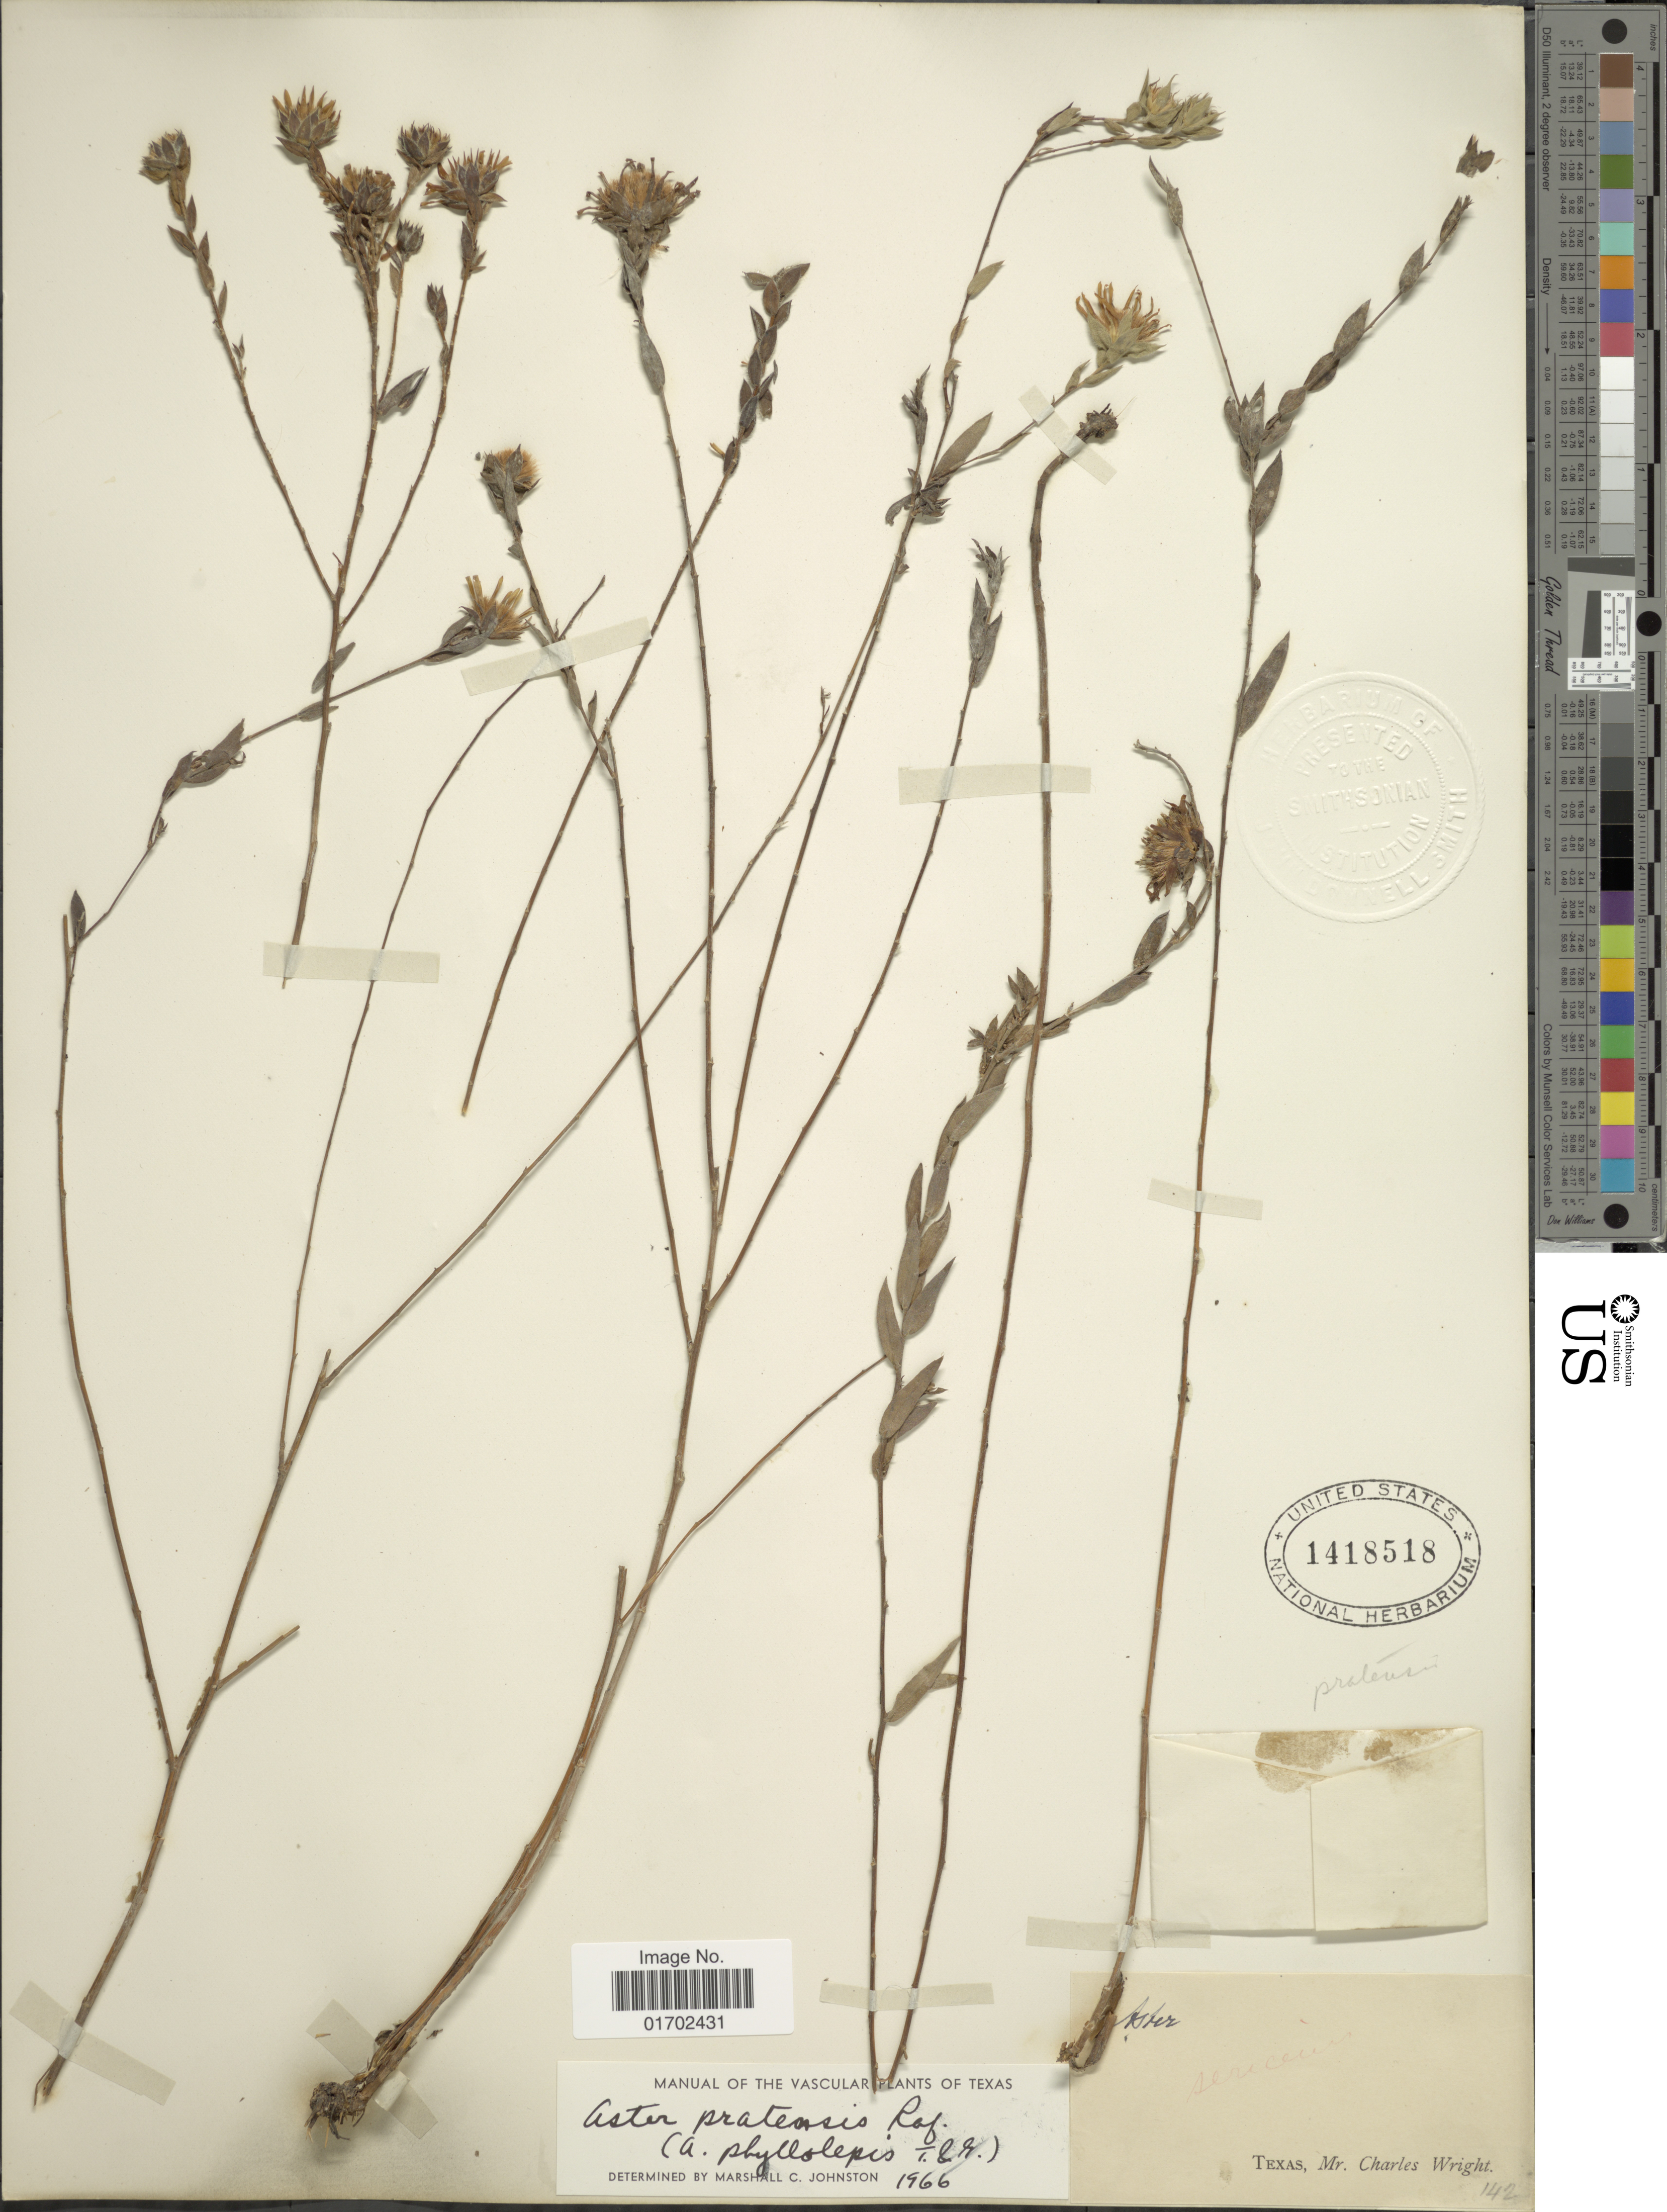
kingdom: Plantae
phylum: Tracheophyta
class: Magnoliopsida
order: Asterales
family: Asteraceae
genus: Symphyotrichum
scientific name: Symphyotrichum pratense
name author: (Raf.) G.L. Nesom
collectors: C. Wright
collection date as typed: Transcribed d/m/y: //42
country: United States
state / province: Texas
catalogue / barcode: US 1418518